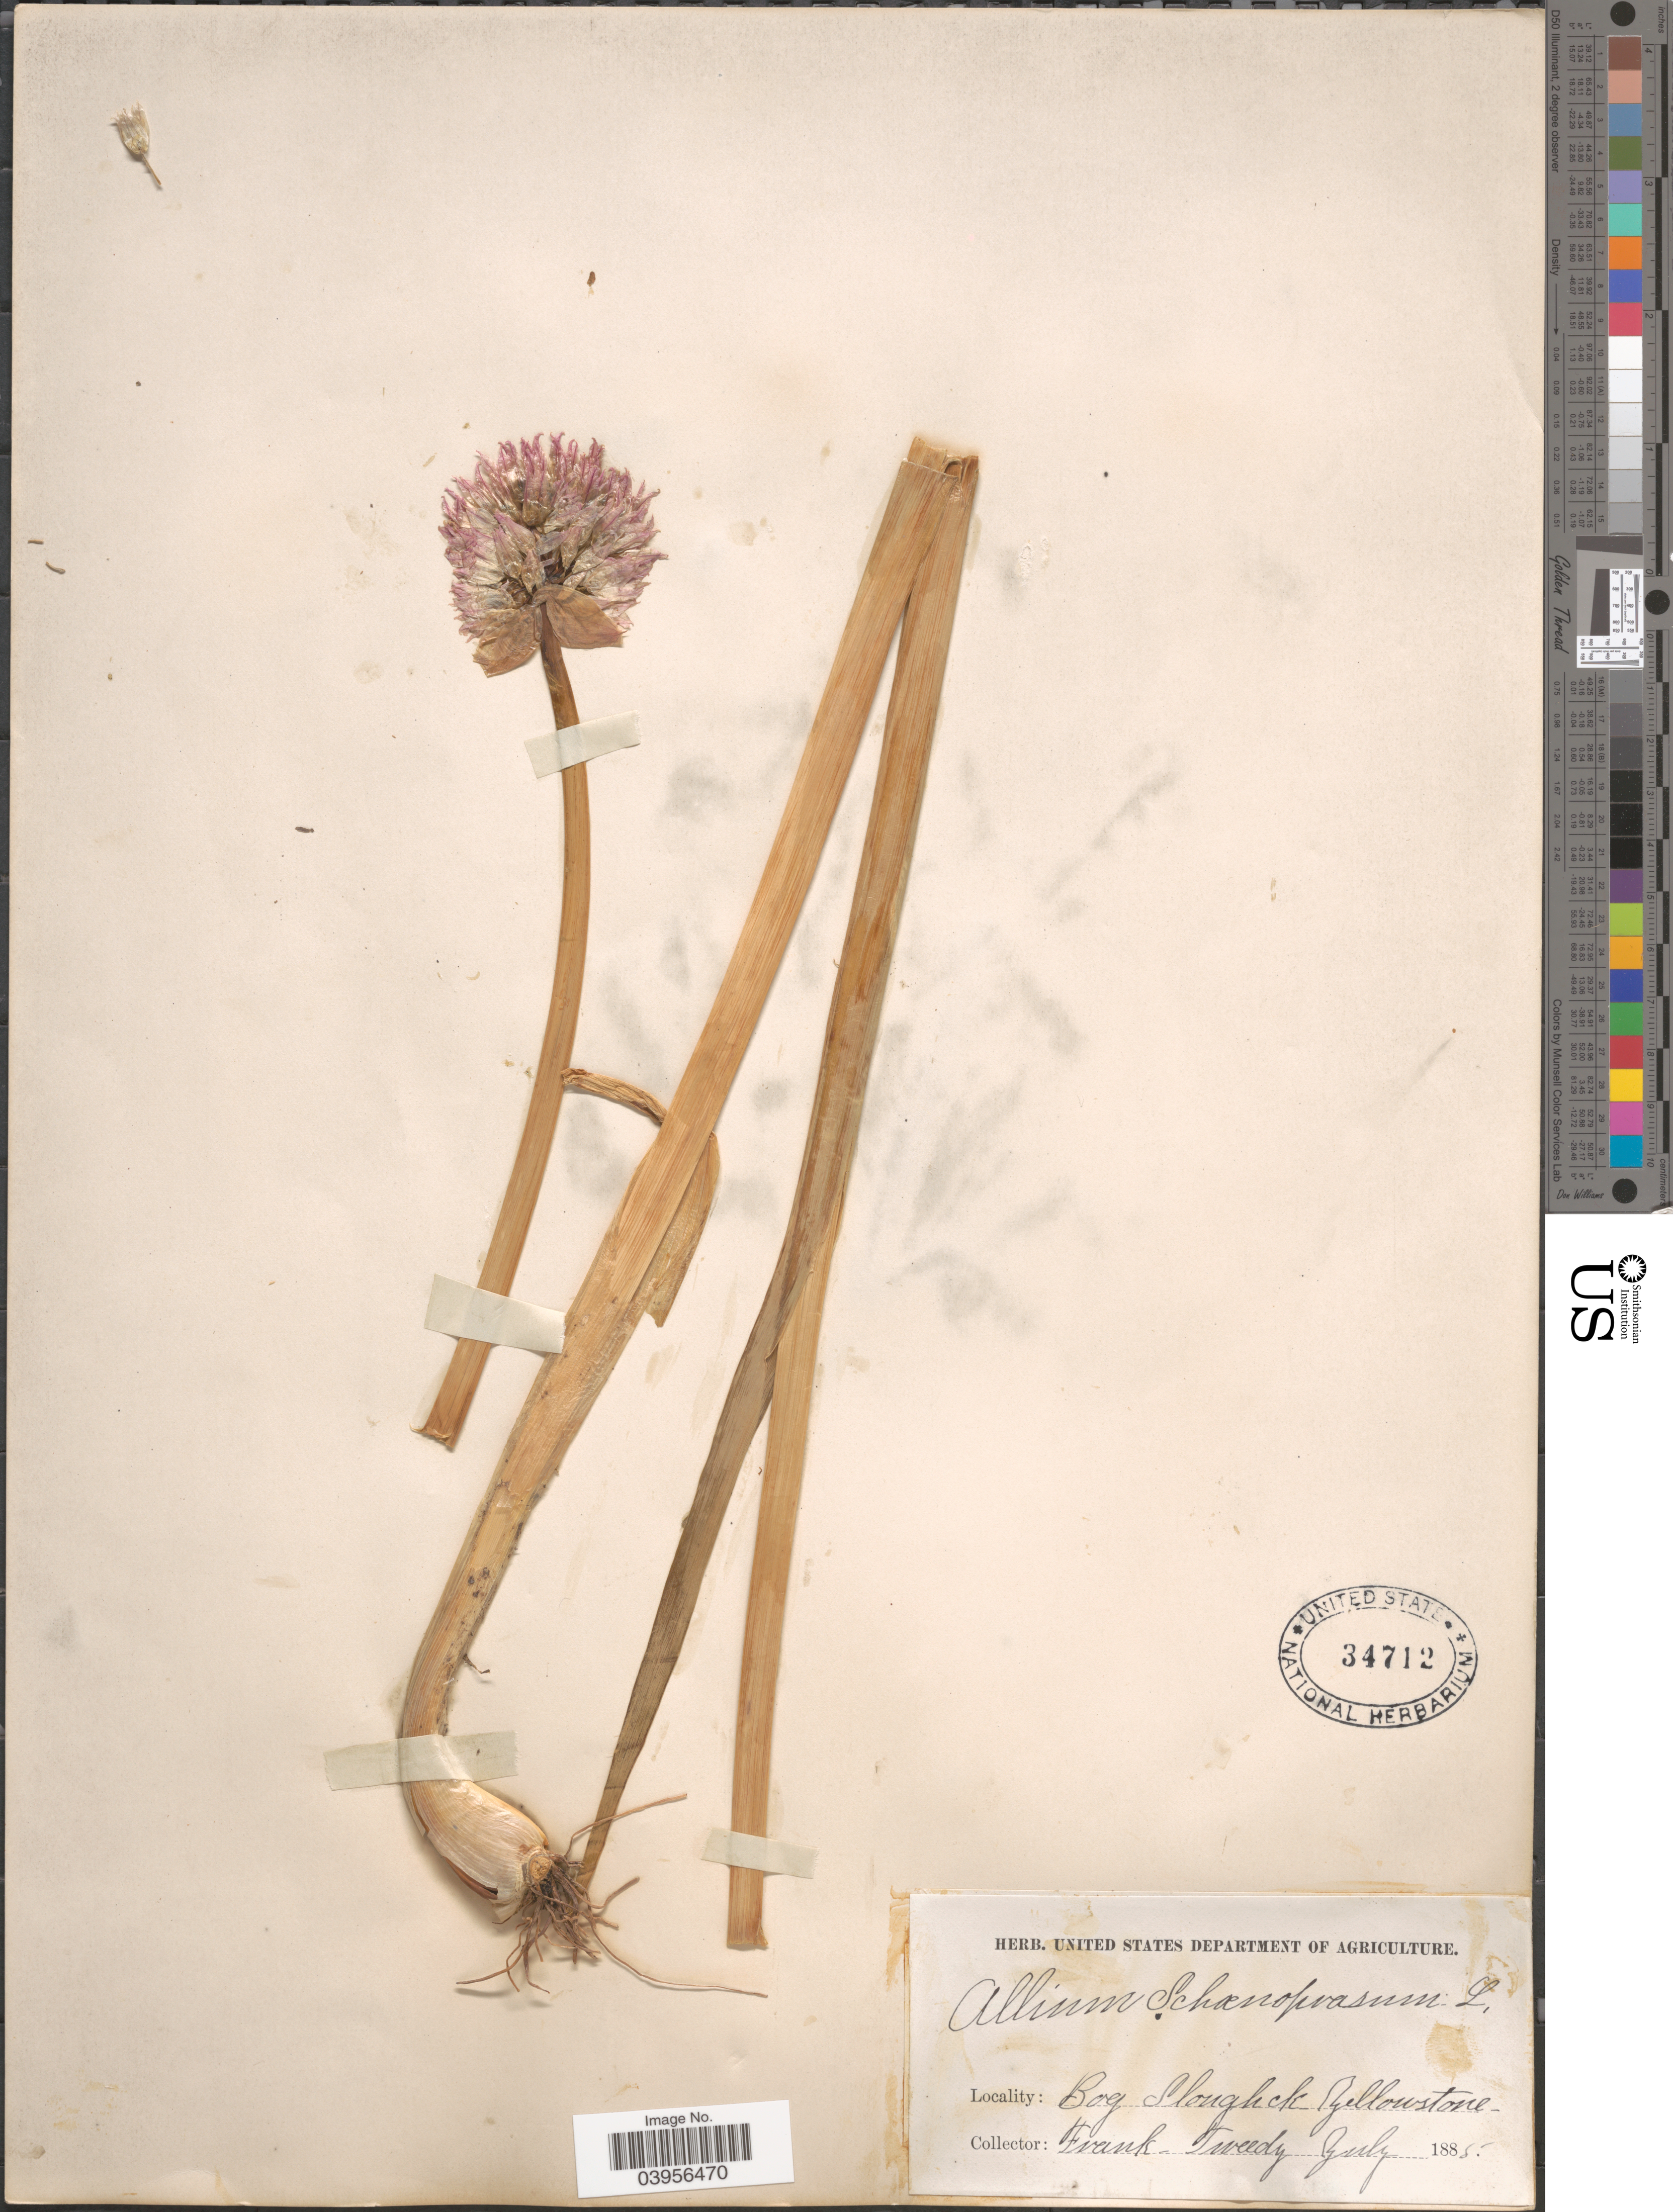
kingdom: Plantae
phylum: Tracheophyta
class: Liliopsida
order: Asparagales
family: Amaryllidaceae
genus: Allium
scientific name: Allium schoenoprasum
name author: L.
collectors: F. Tweedy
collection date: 1885-07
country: United States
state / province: Wyoming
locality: Bog Slough ck Yellowstone.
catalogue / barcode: US 34712